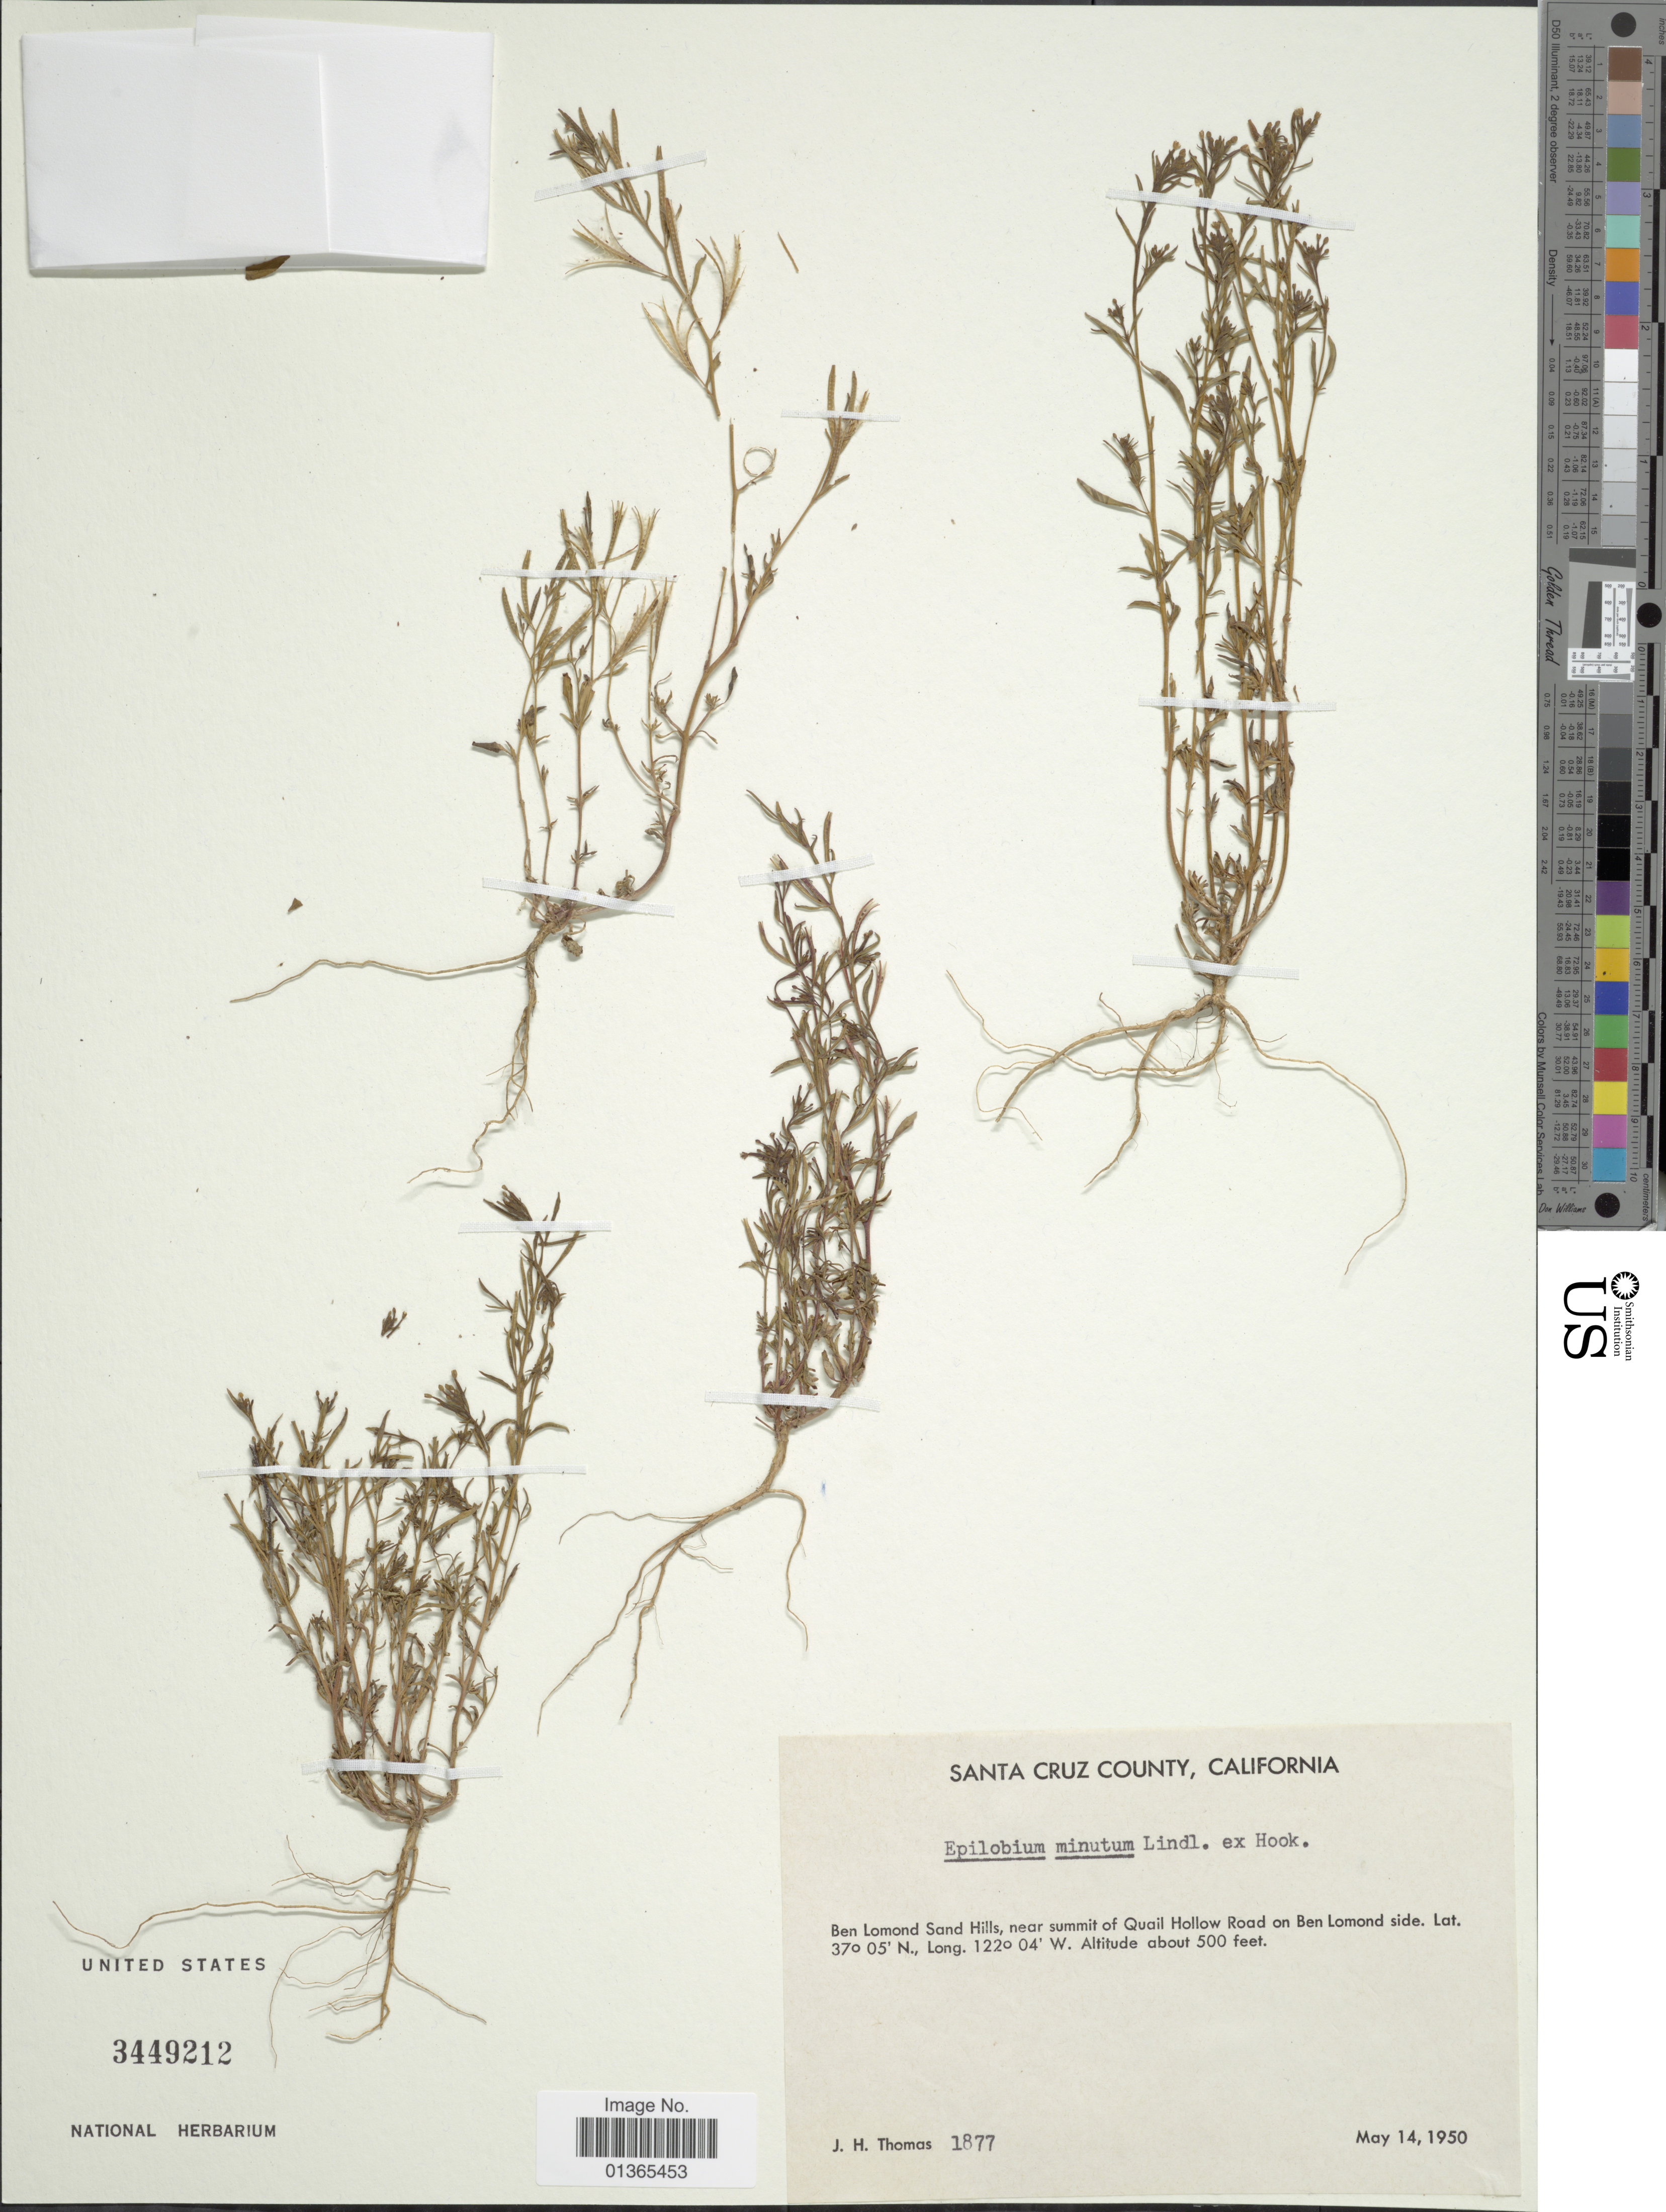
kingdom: Plantae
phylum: Tracheophyta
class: Magnoliopsida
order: Myrtales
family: Onagraceae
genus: Epilobium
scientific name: Epilobium minutum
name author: Lindl. ex Lehm.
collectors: J. H. Thomas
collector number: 1877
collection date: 1950-05-14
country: United States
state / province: California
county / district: Santa Cruz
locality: Santa Cruz County. Ben Lomond Sand Hills, near summit of Quail Hollow Road on Ben Lomond side.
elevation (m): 152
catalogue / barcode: US 3449212